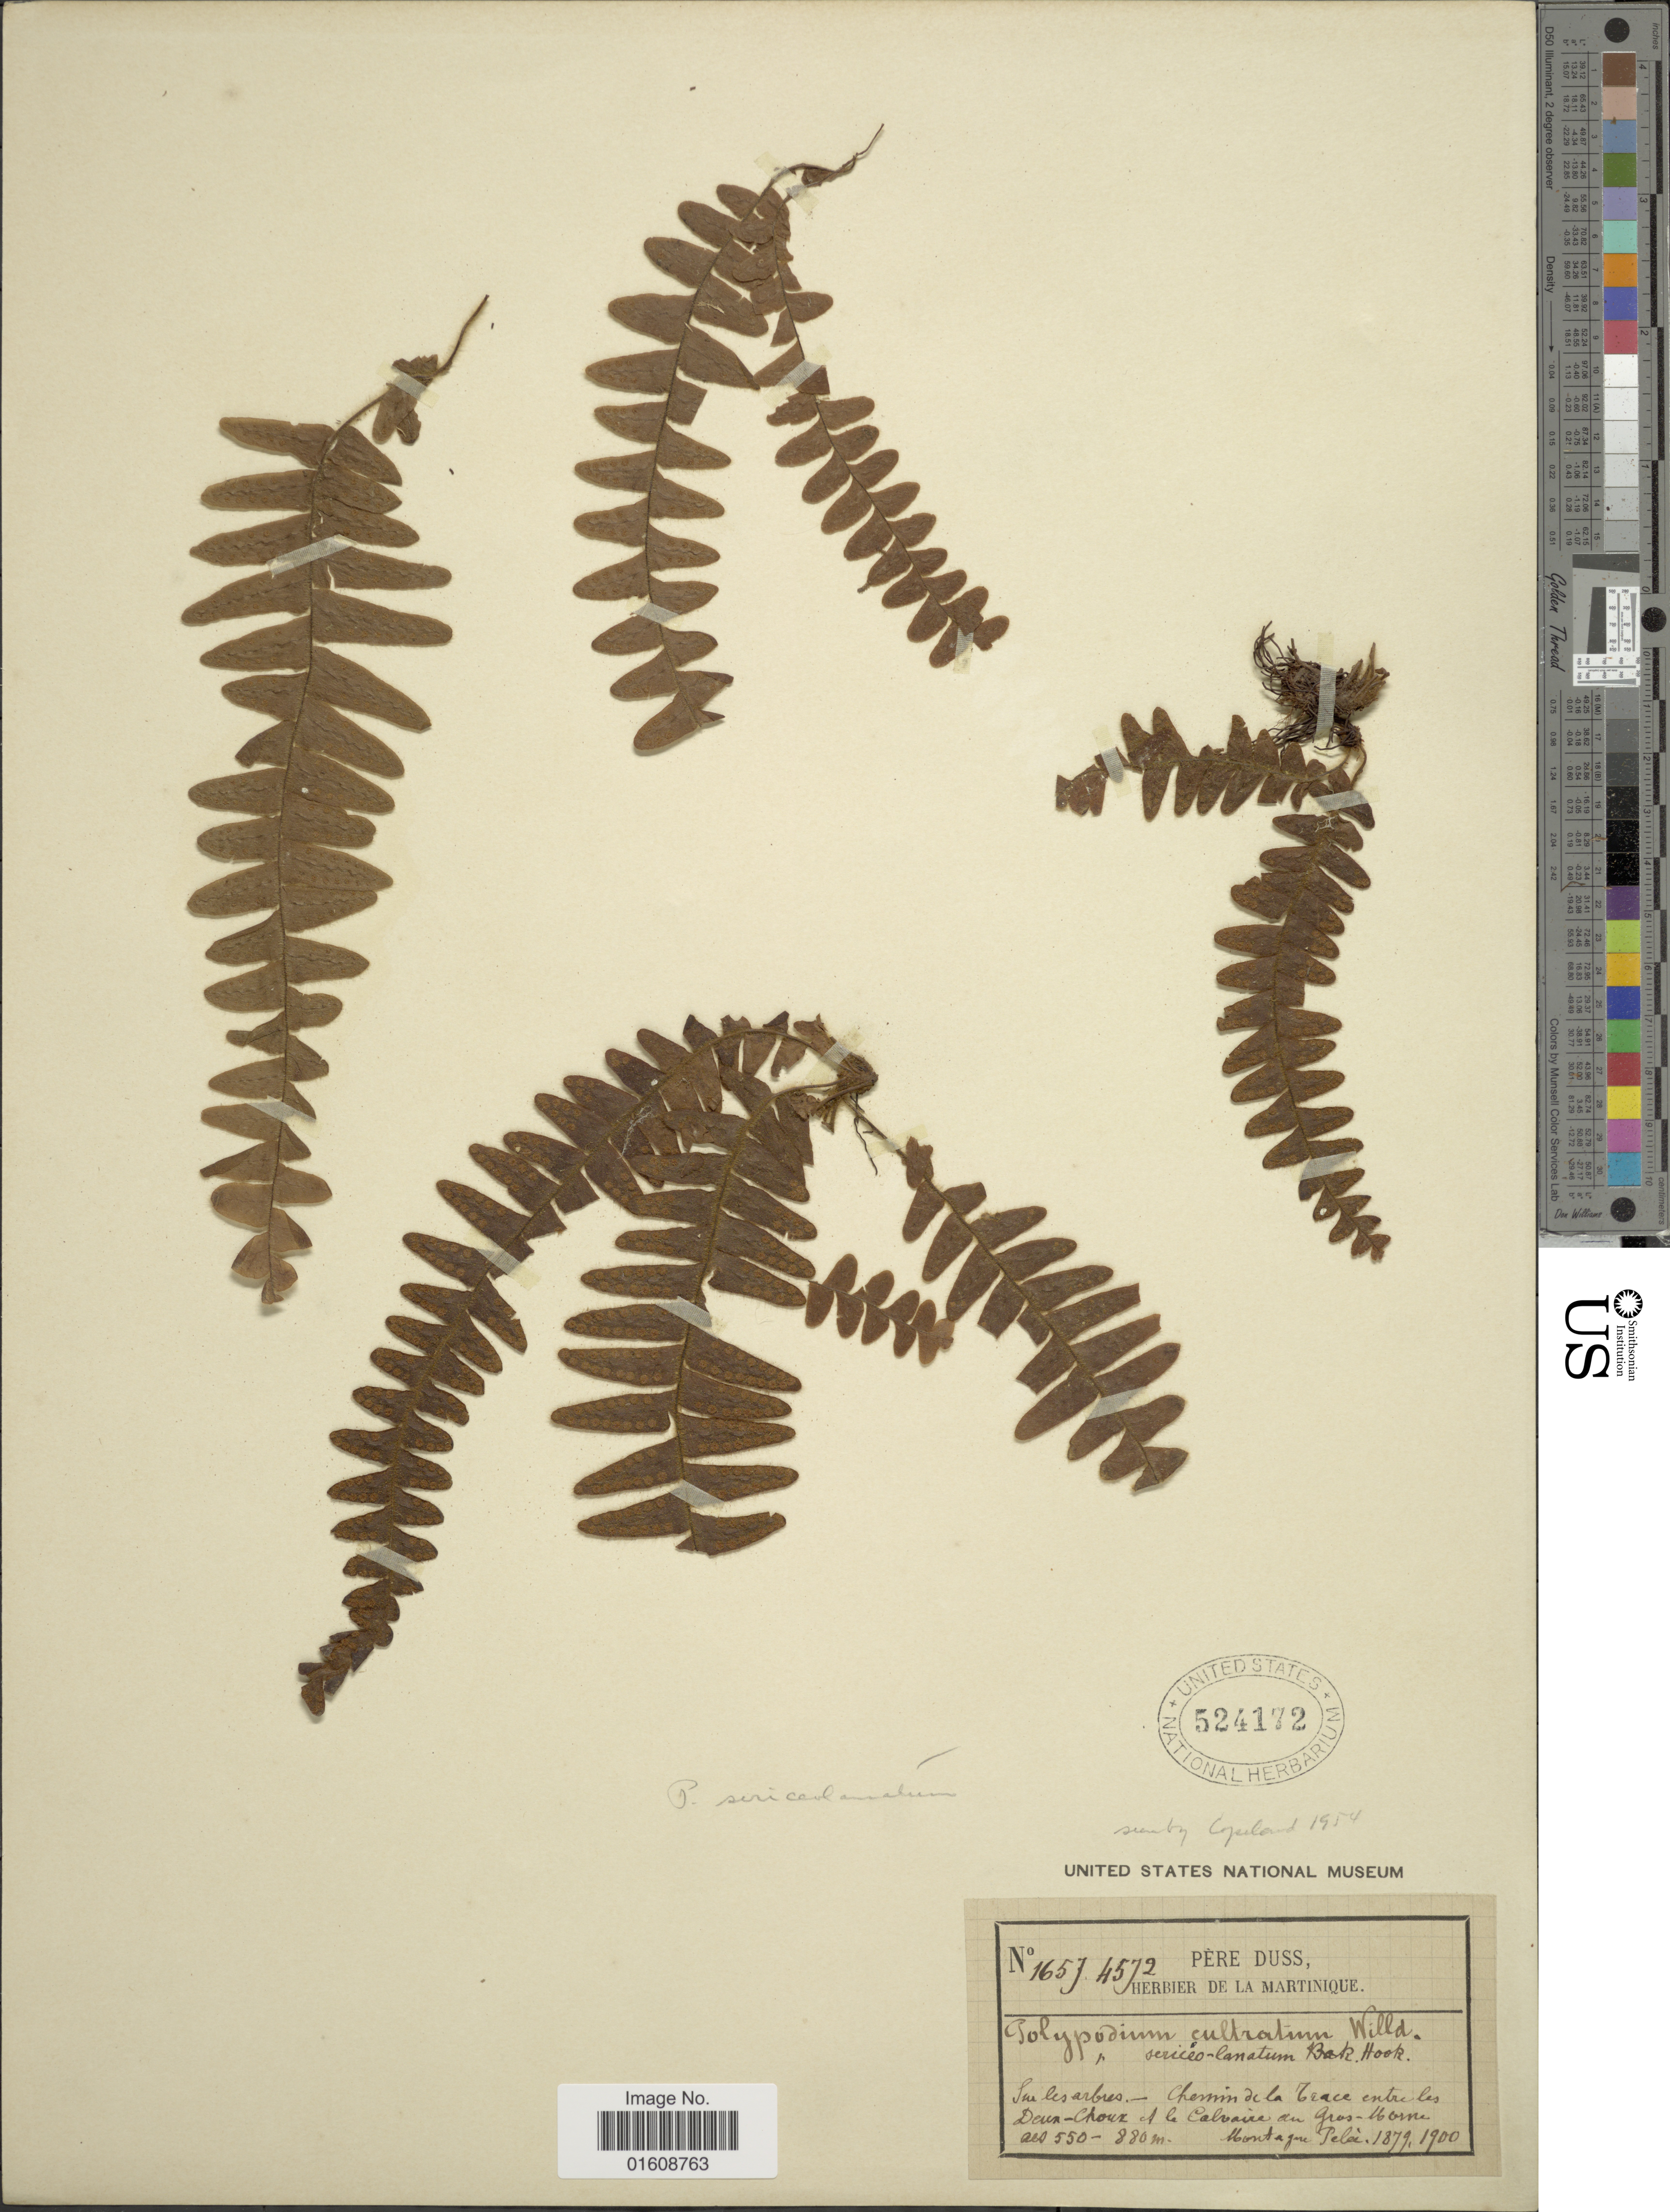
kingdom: Plantae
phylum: Tracheophyta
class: Polypodiopsida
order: Polypodiales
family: Polypodiaceae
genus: Alansmia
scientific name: Alansmia lanigera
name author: (Desv.) Moguel & M. Kessler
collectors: Père Duss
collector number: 1657,4572*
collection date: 1879/1900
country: Martinique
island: Martinique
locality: Sur les arbres - Chemin de la Trace entre les Deux - Choux et la Calvaire au Gros - Morne Montagne Pelée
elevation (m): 550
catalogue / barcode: US 524172